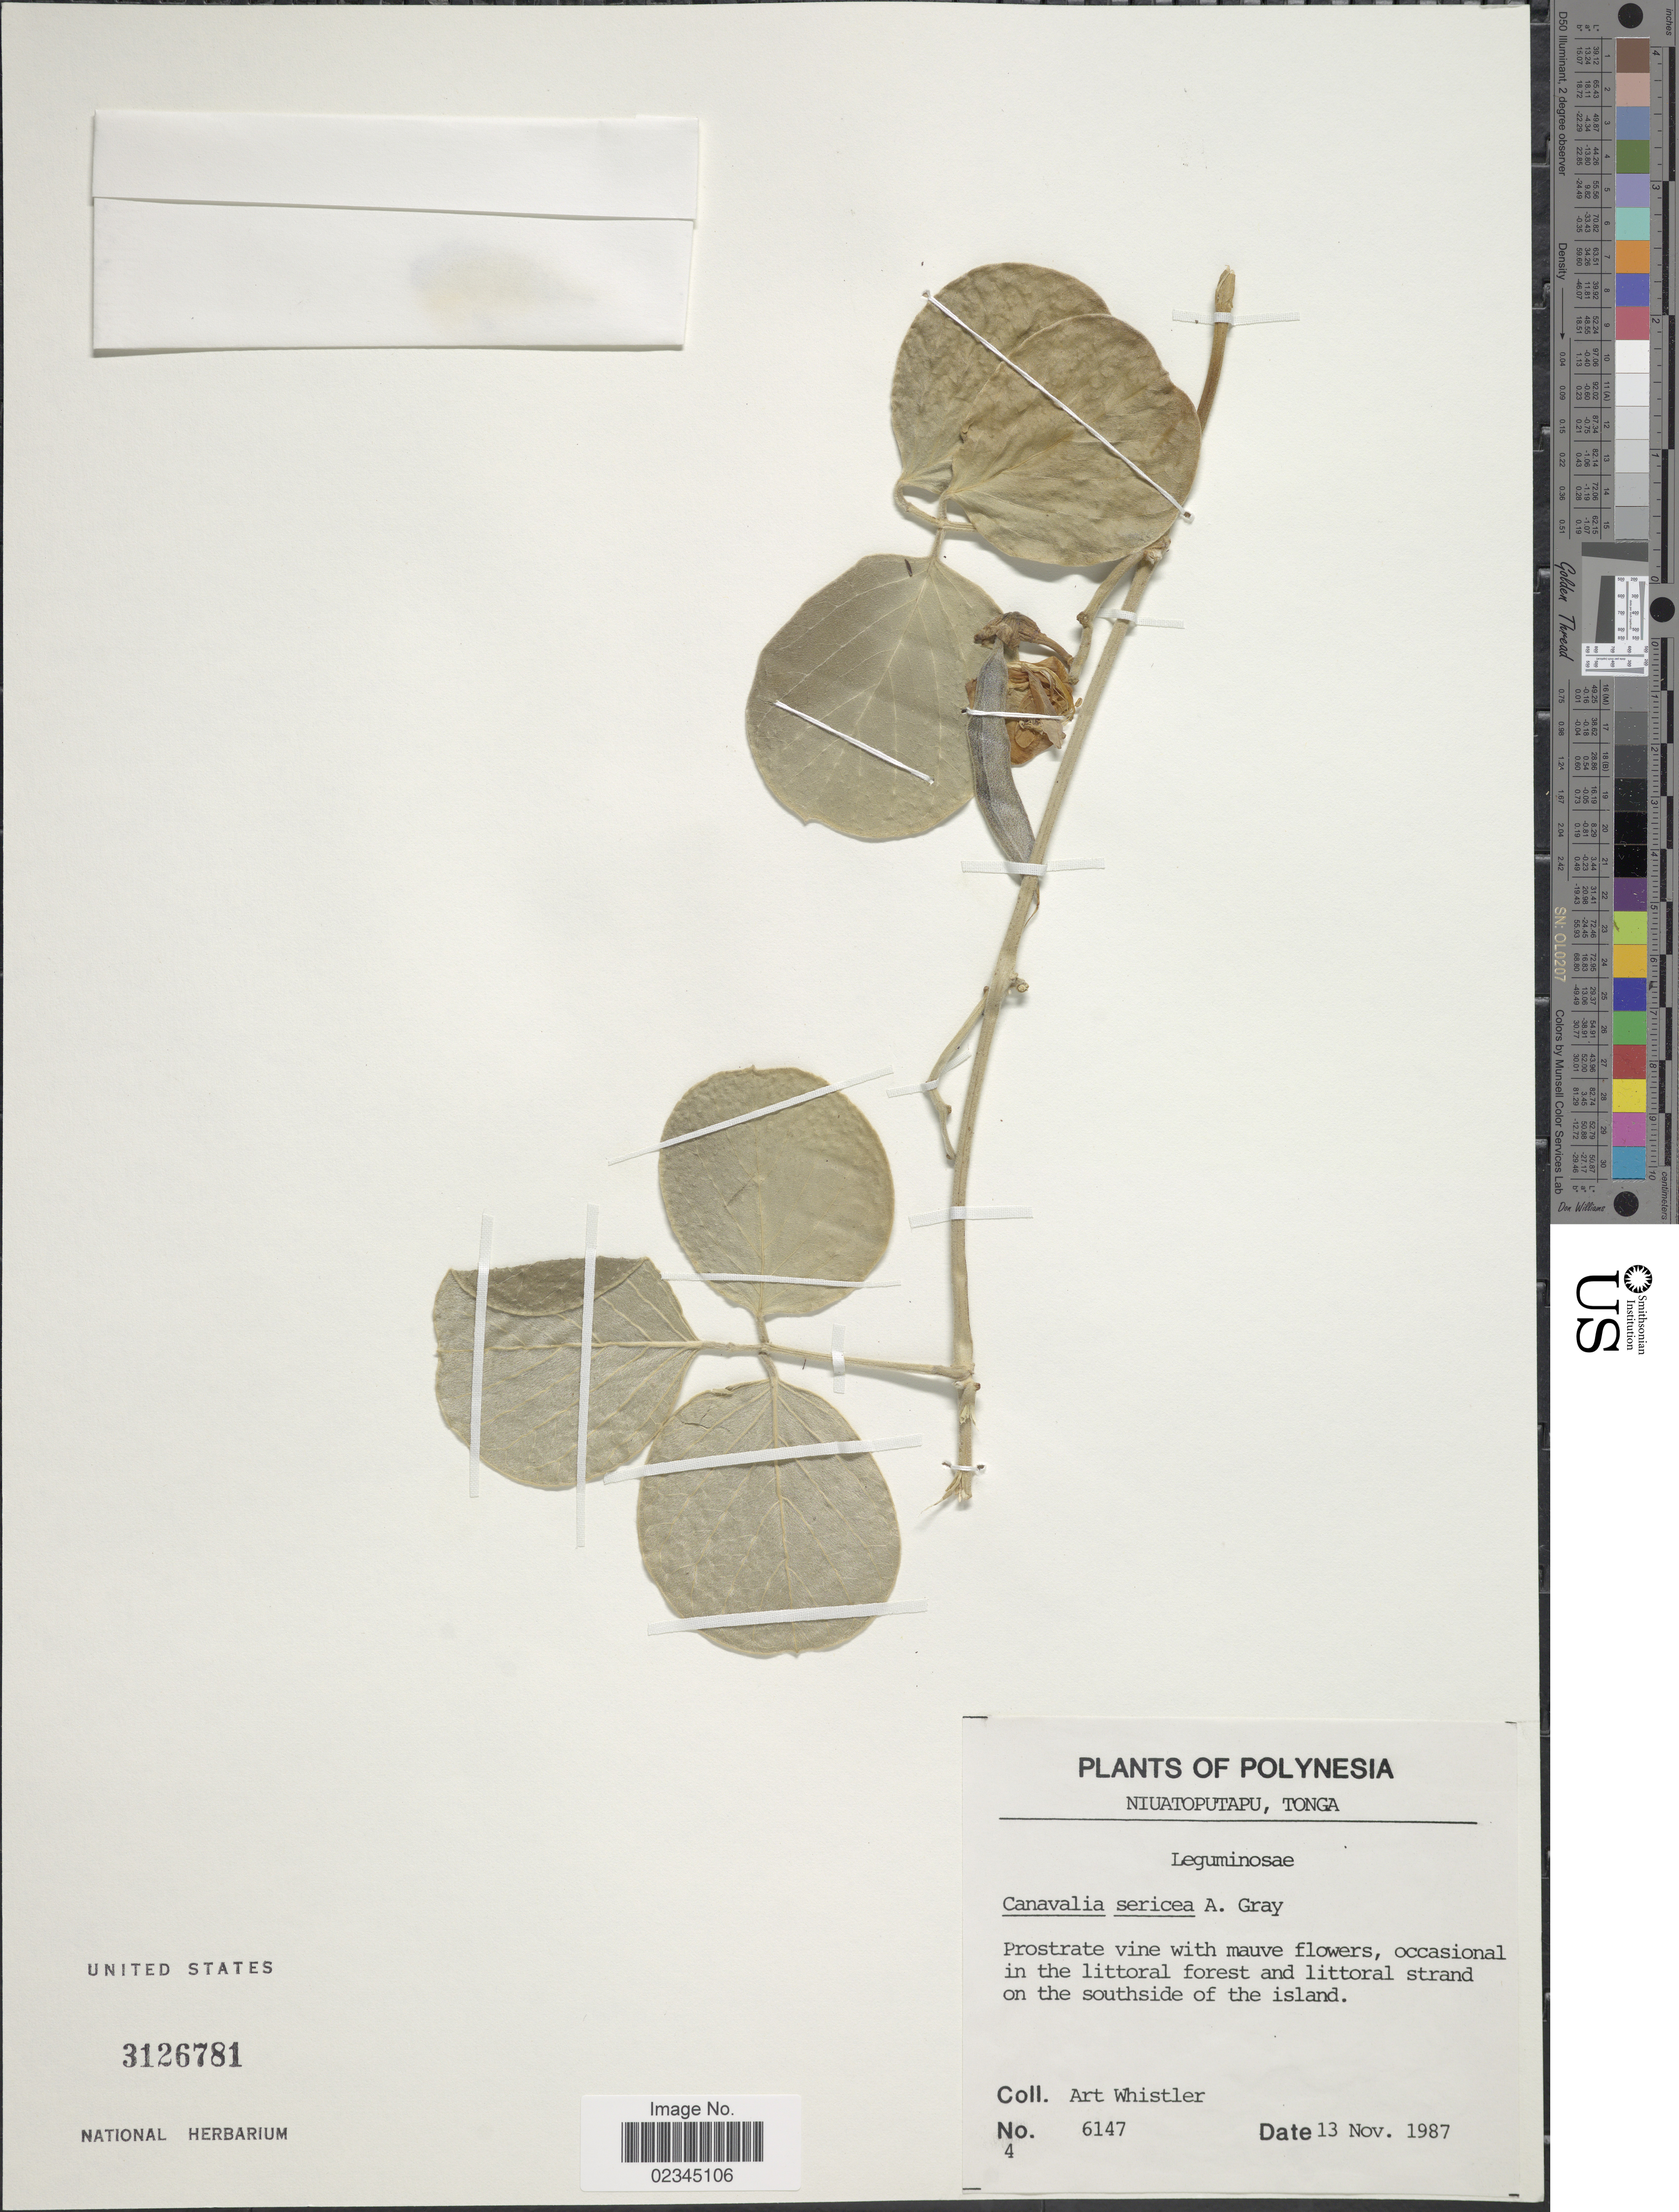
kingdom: Plantae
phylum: Tracheophyta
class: Magnoliopsida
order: Fabales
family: Fabaceae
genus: Canavalia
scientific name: Canavalia sericea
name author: A. Gray in Wilkes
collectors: A. Whistler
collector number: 6147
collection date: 1987-11-13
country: Tonga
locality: Polynesia, Niuatoputapu, Tonga. Occasional in the littoral forest and littoral strand on the southside of the island.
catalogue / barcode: US 3126781